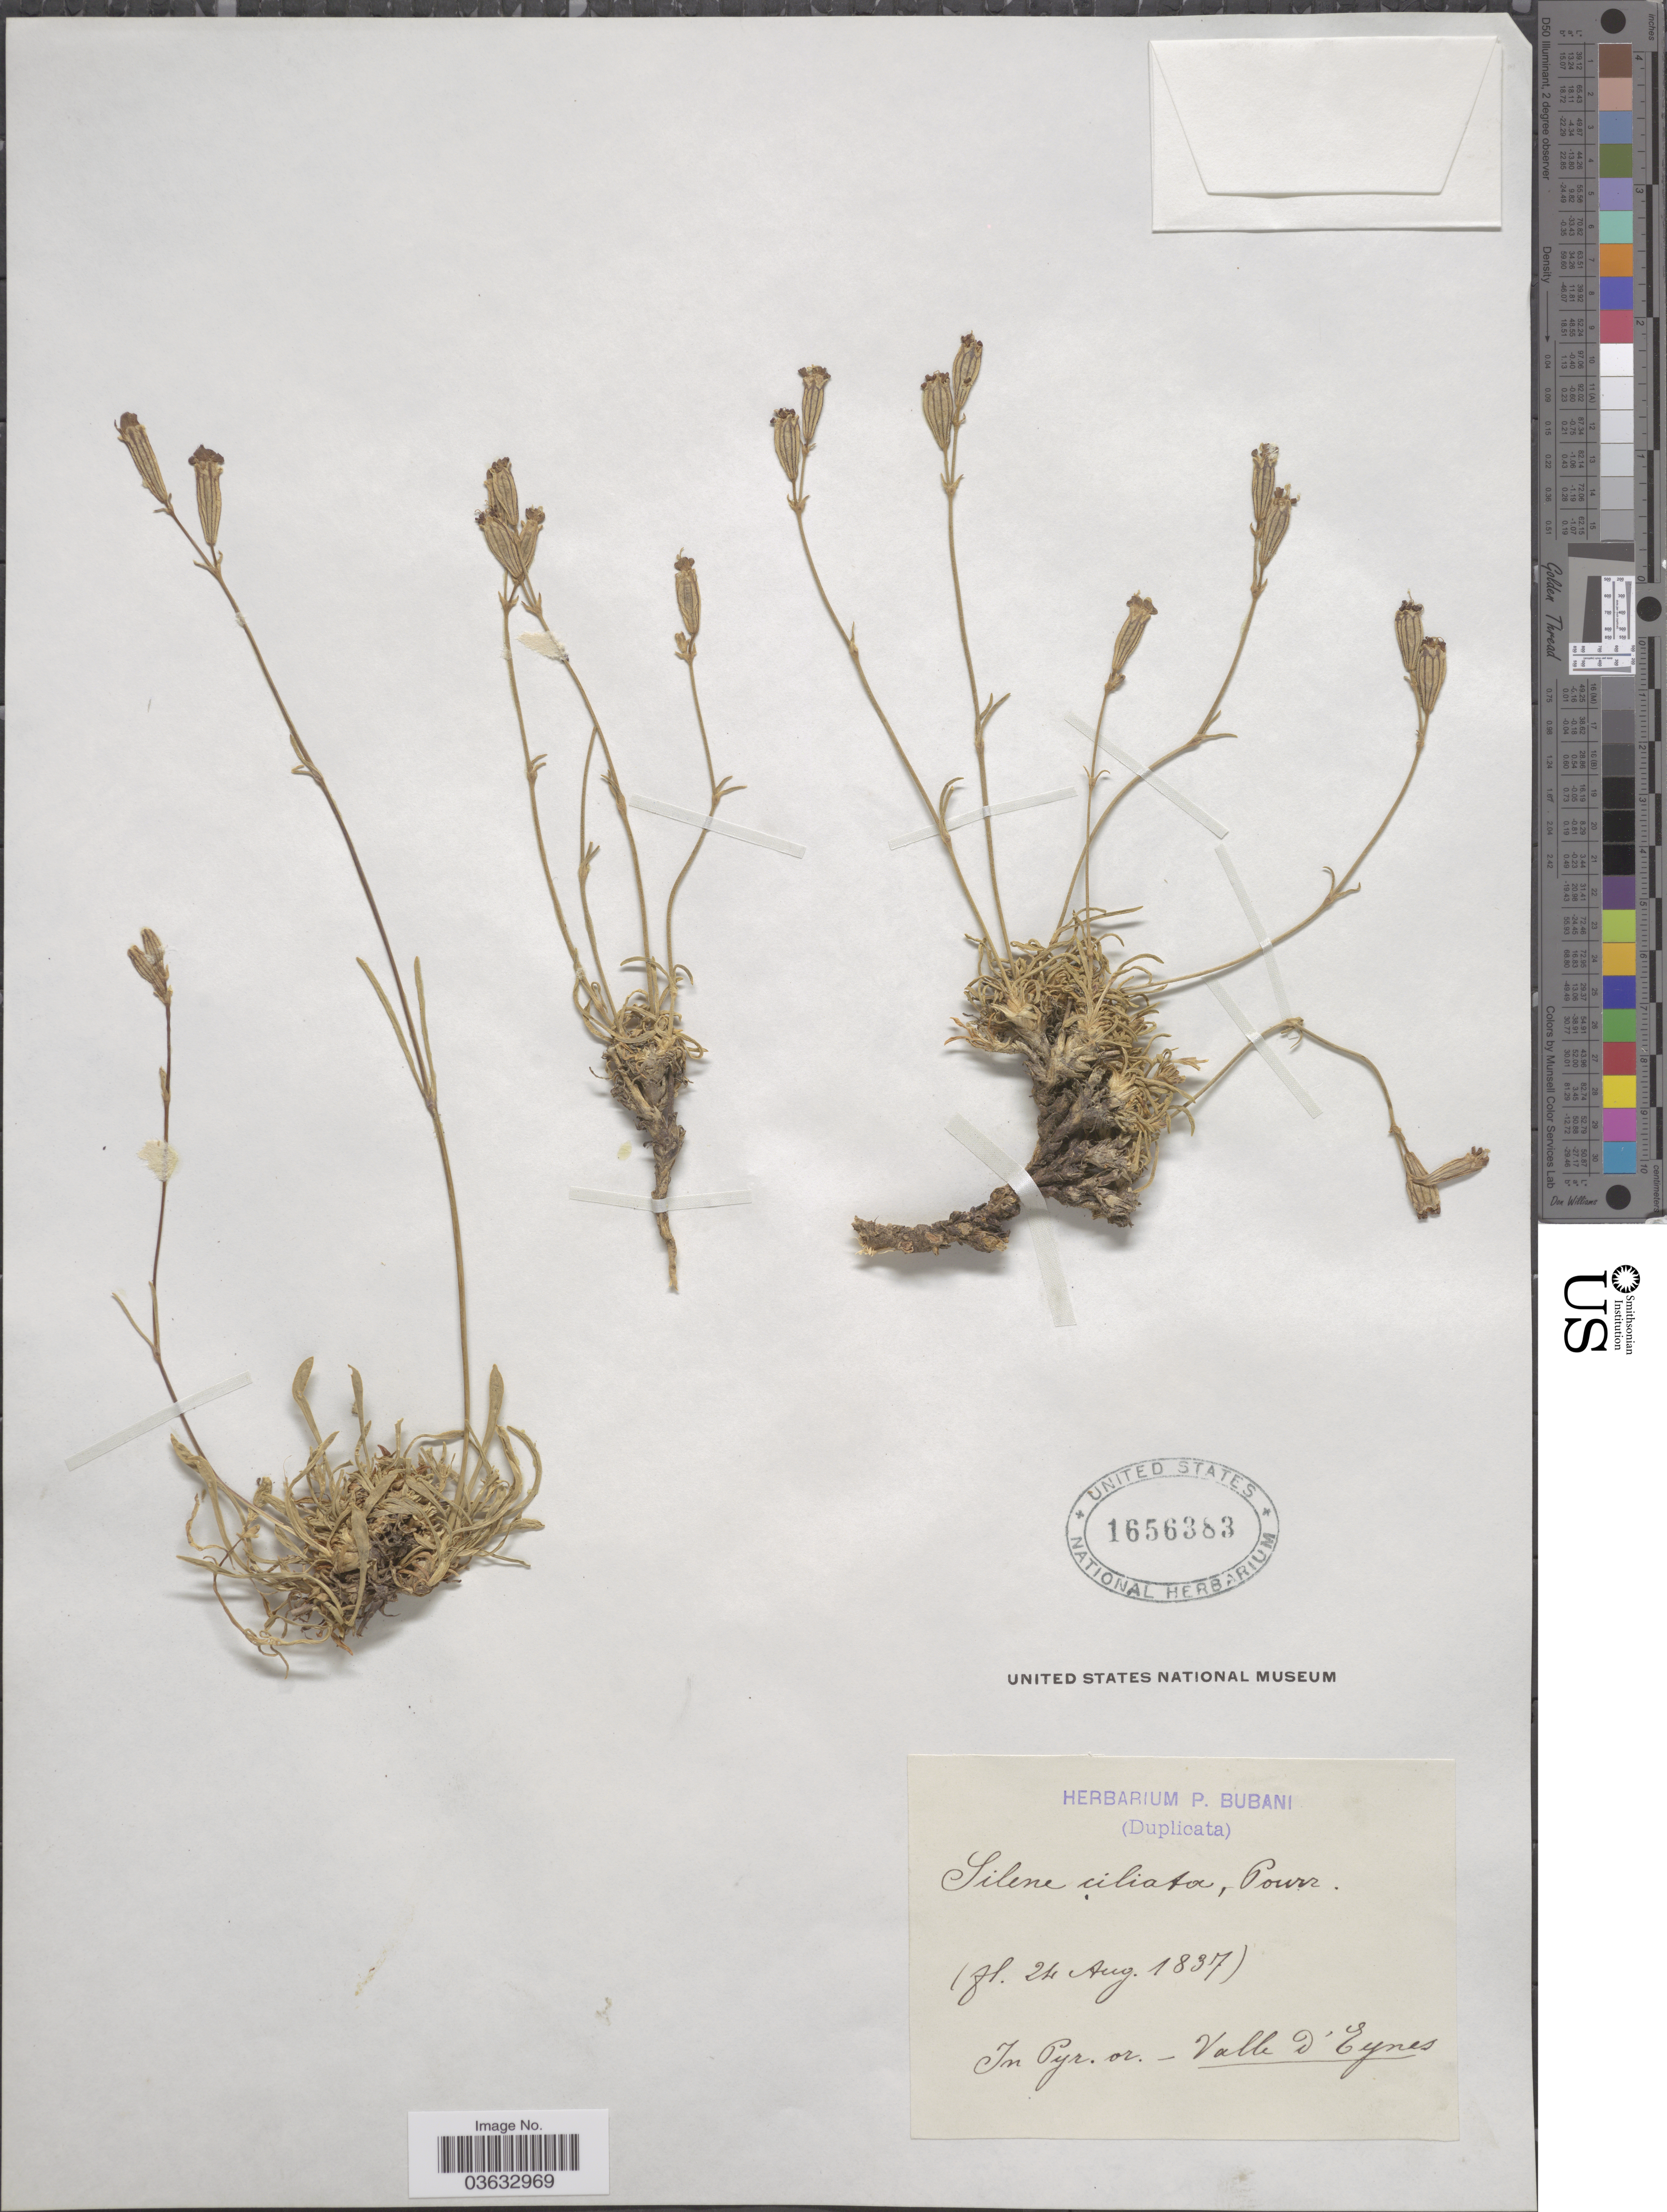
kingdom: Plantae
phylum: Tracheophyta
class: Magnoliopsida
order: Caryophyllales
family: Caryophyllaceae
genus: Silene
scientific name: Silene ciliata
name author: Pourr.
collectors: ex herb. P. Bubani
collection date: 1837-08-24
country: France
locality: In Pyr. or. - Valle d'Eynes.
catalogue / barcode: US 1656383